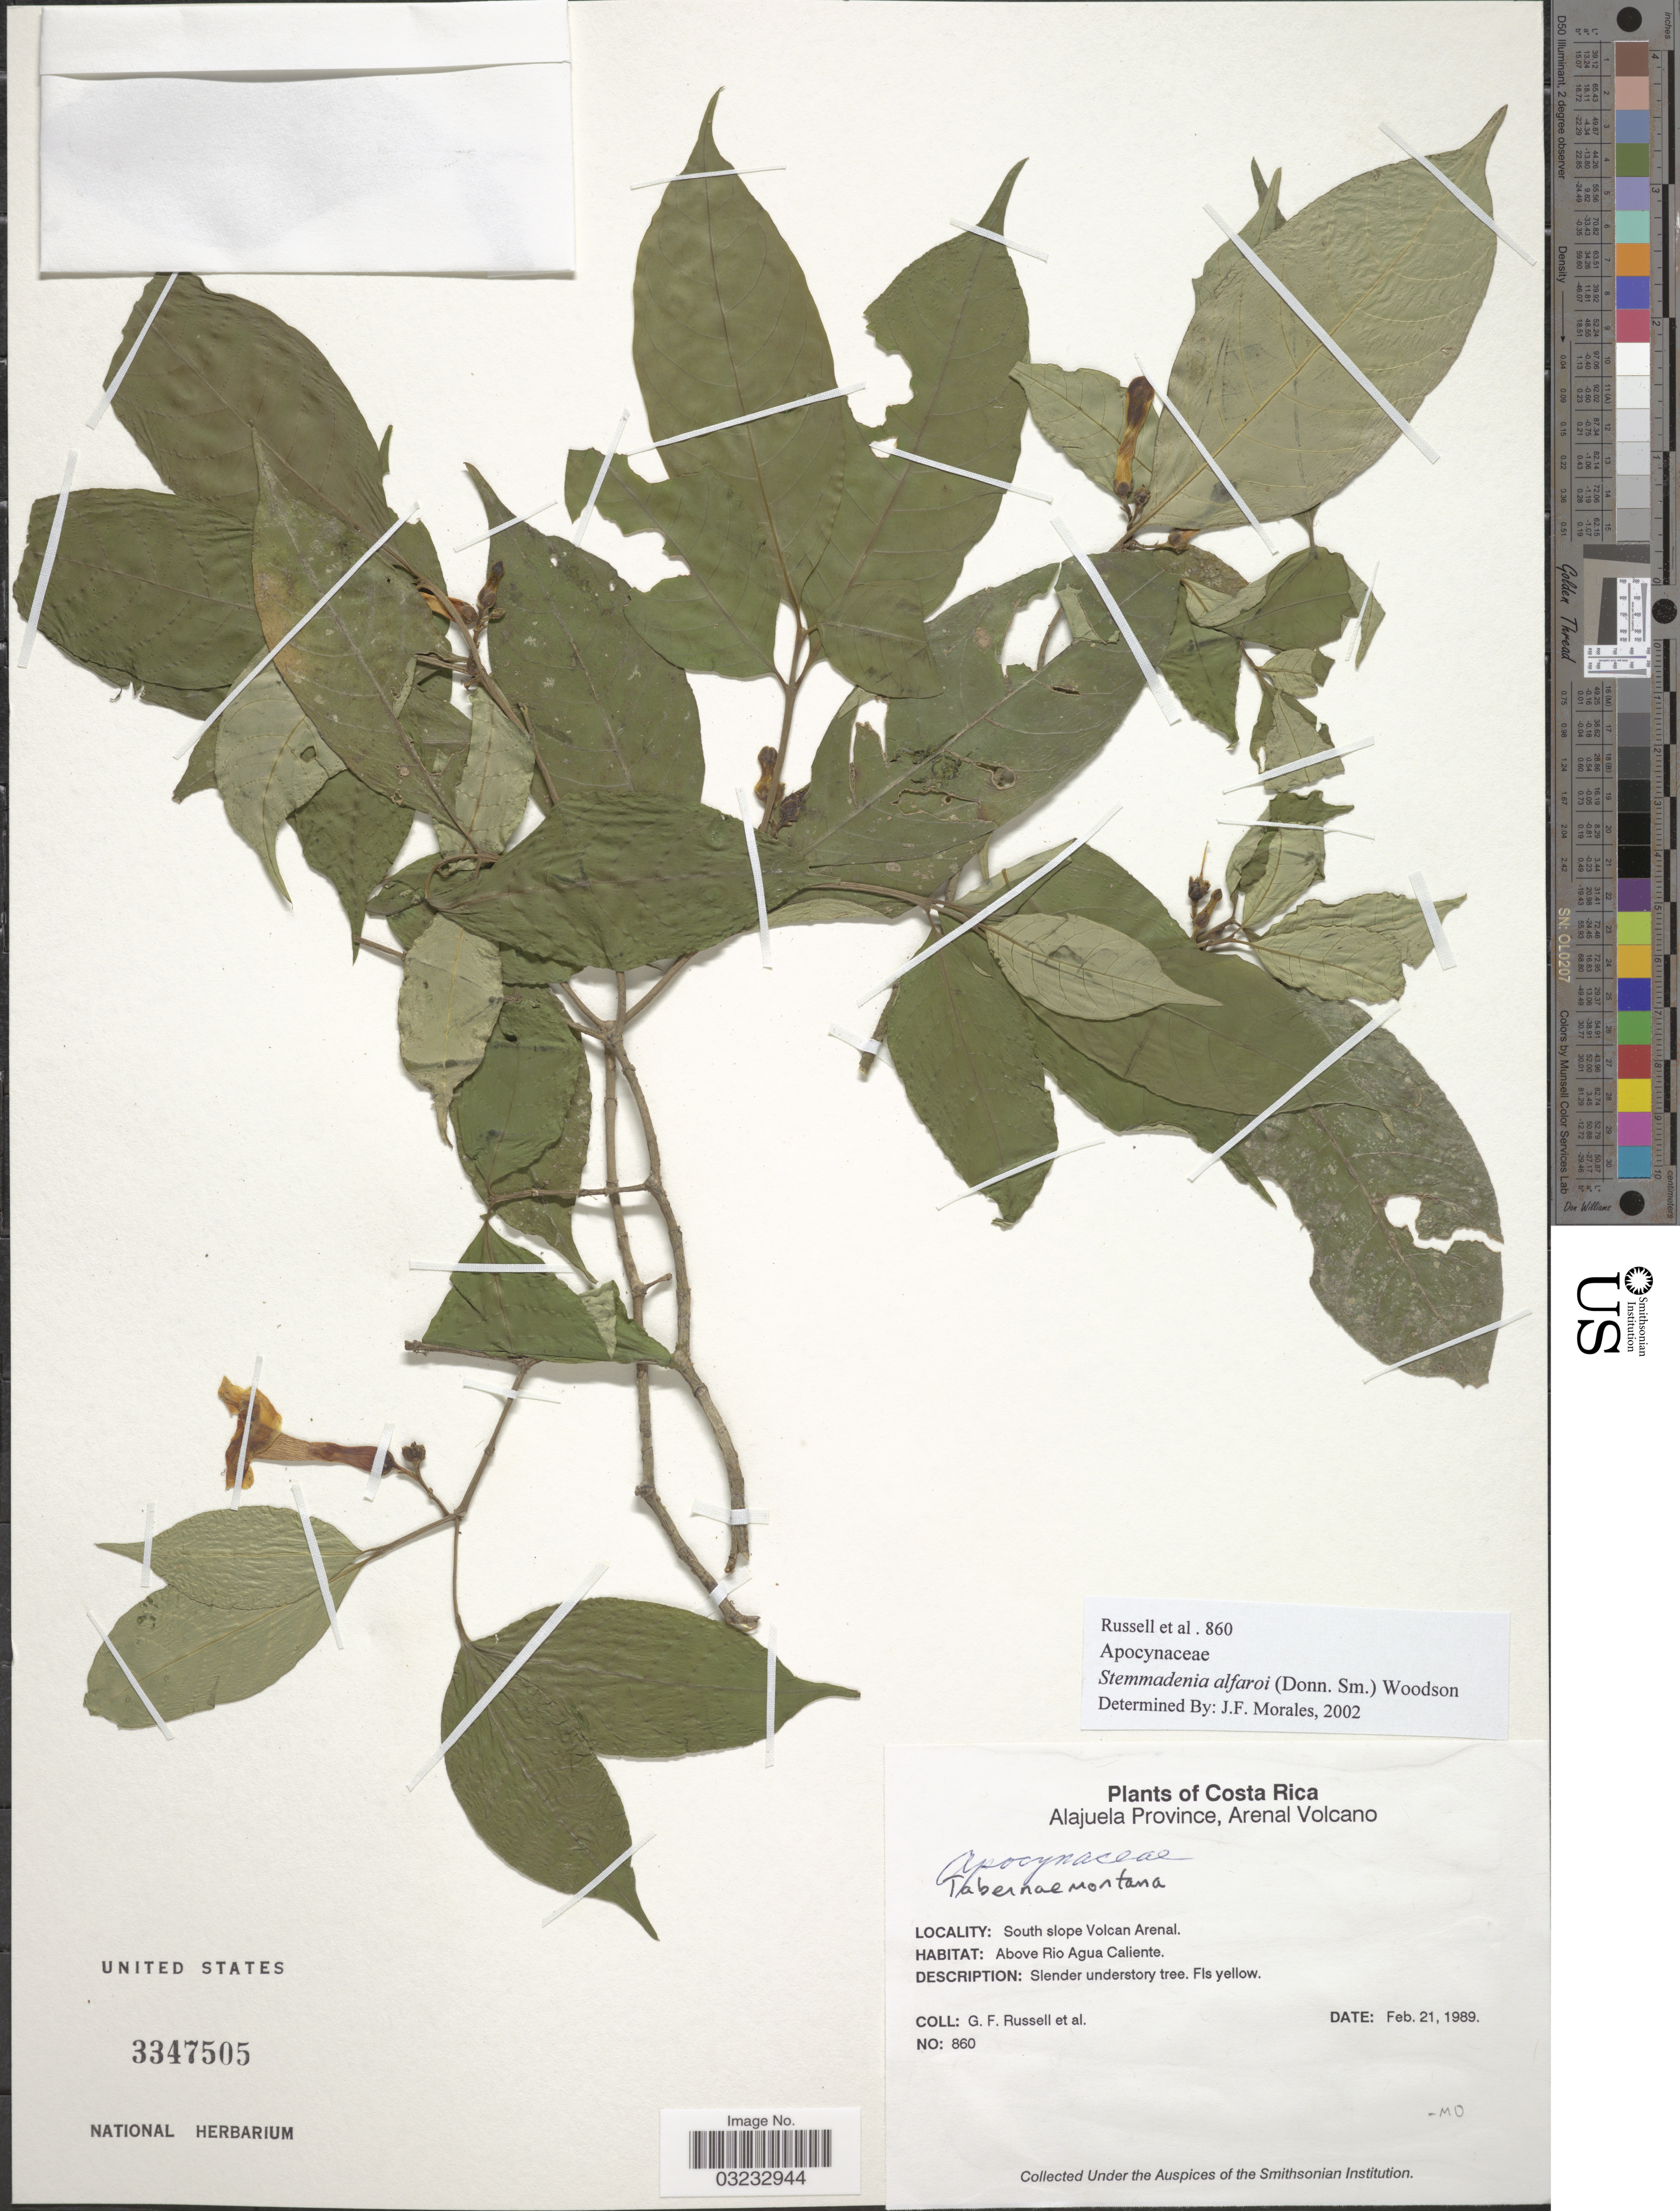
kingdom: Plantae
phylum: Tracheophyta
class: Magnoliopsida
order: Gentianales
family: Apocynaceae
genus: Stemmadenia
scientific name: Stemmadenia alfaroi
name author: (Donn. Sm.) Woodson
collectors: G. Russell & et al.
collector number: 860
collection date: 1989-02-21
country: Costa Rica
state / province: Alajuela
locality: Alajuela Province, Arenal Volcano, South slope Volcan Arenal, Above Rio Agua Caliente.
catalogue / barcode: US 3347505